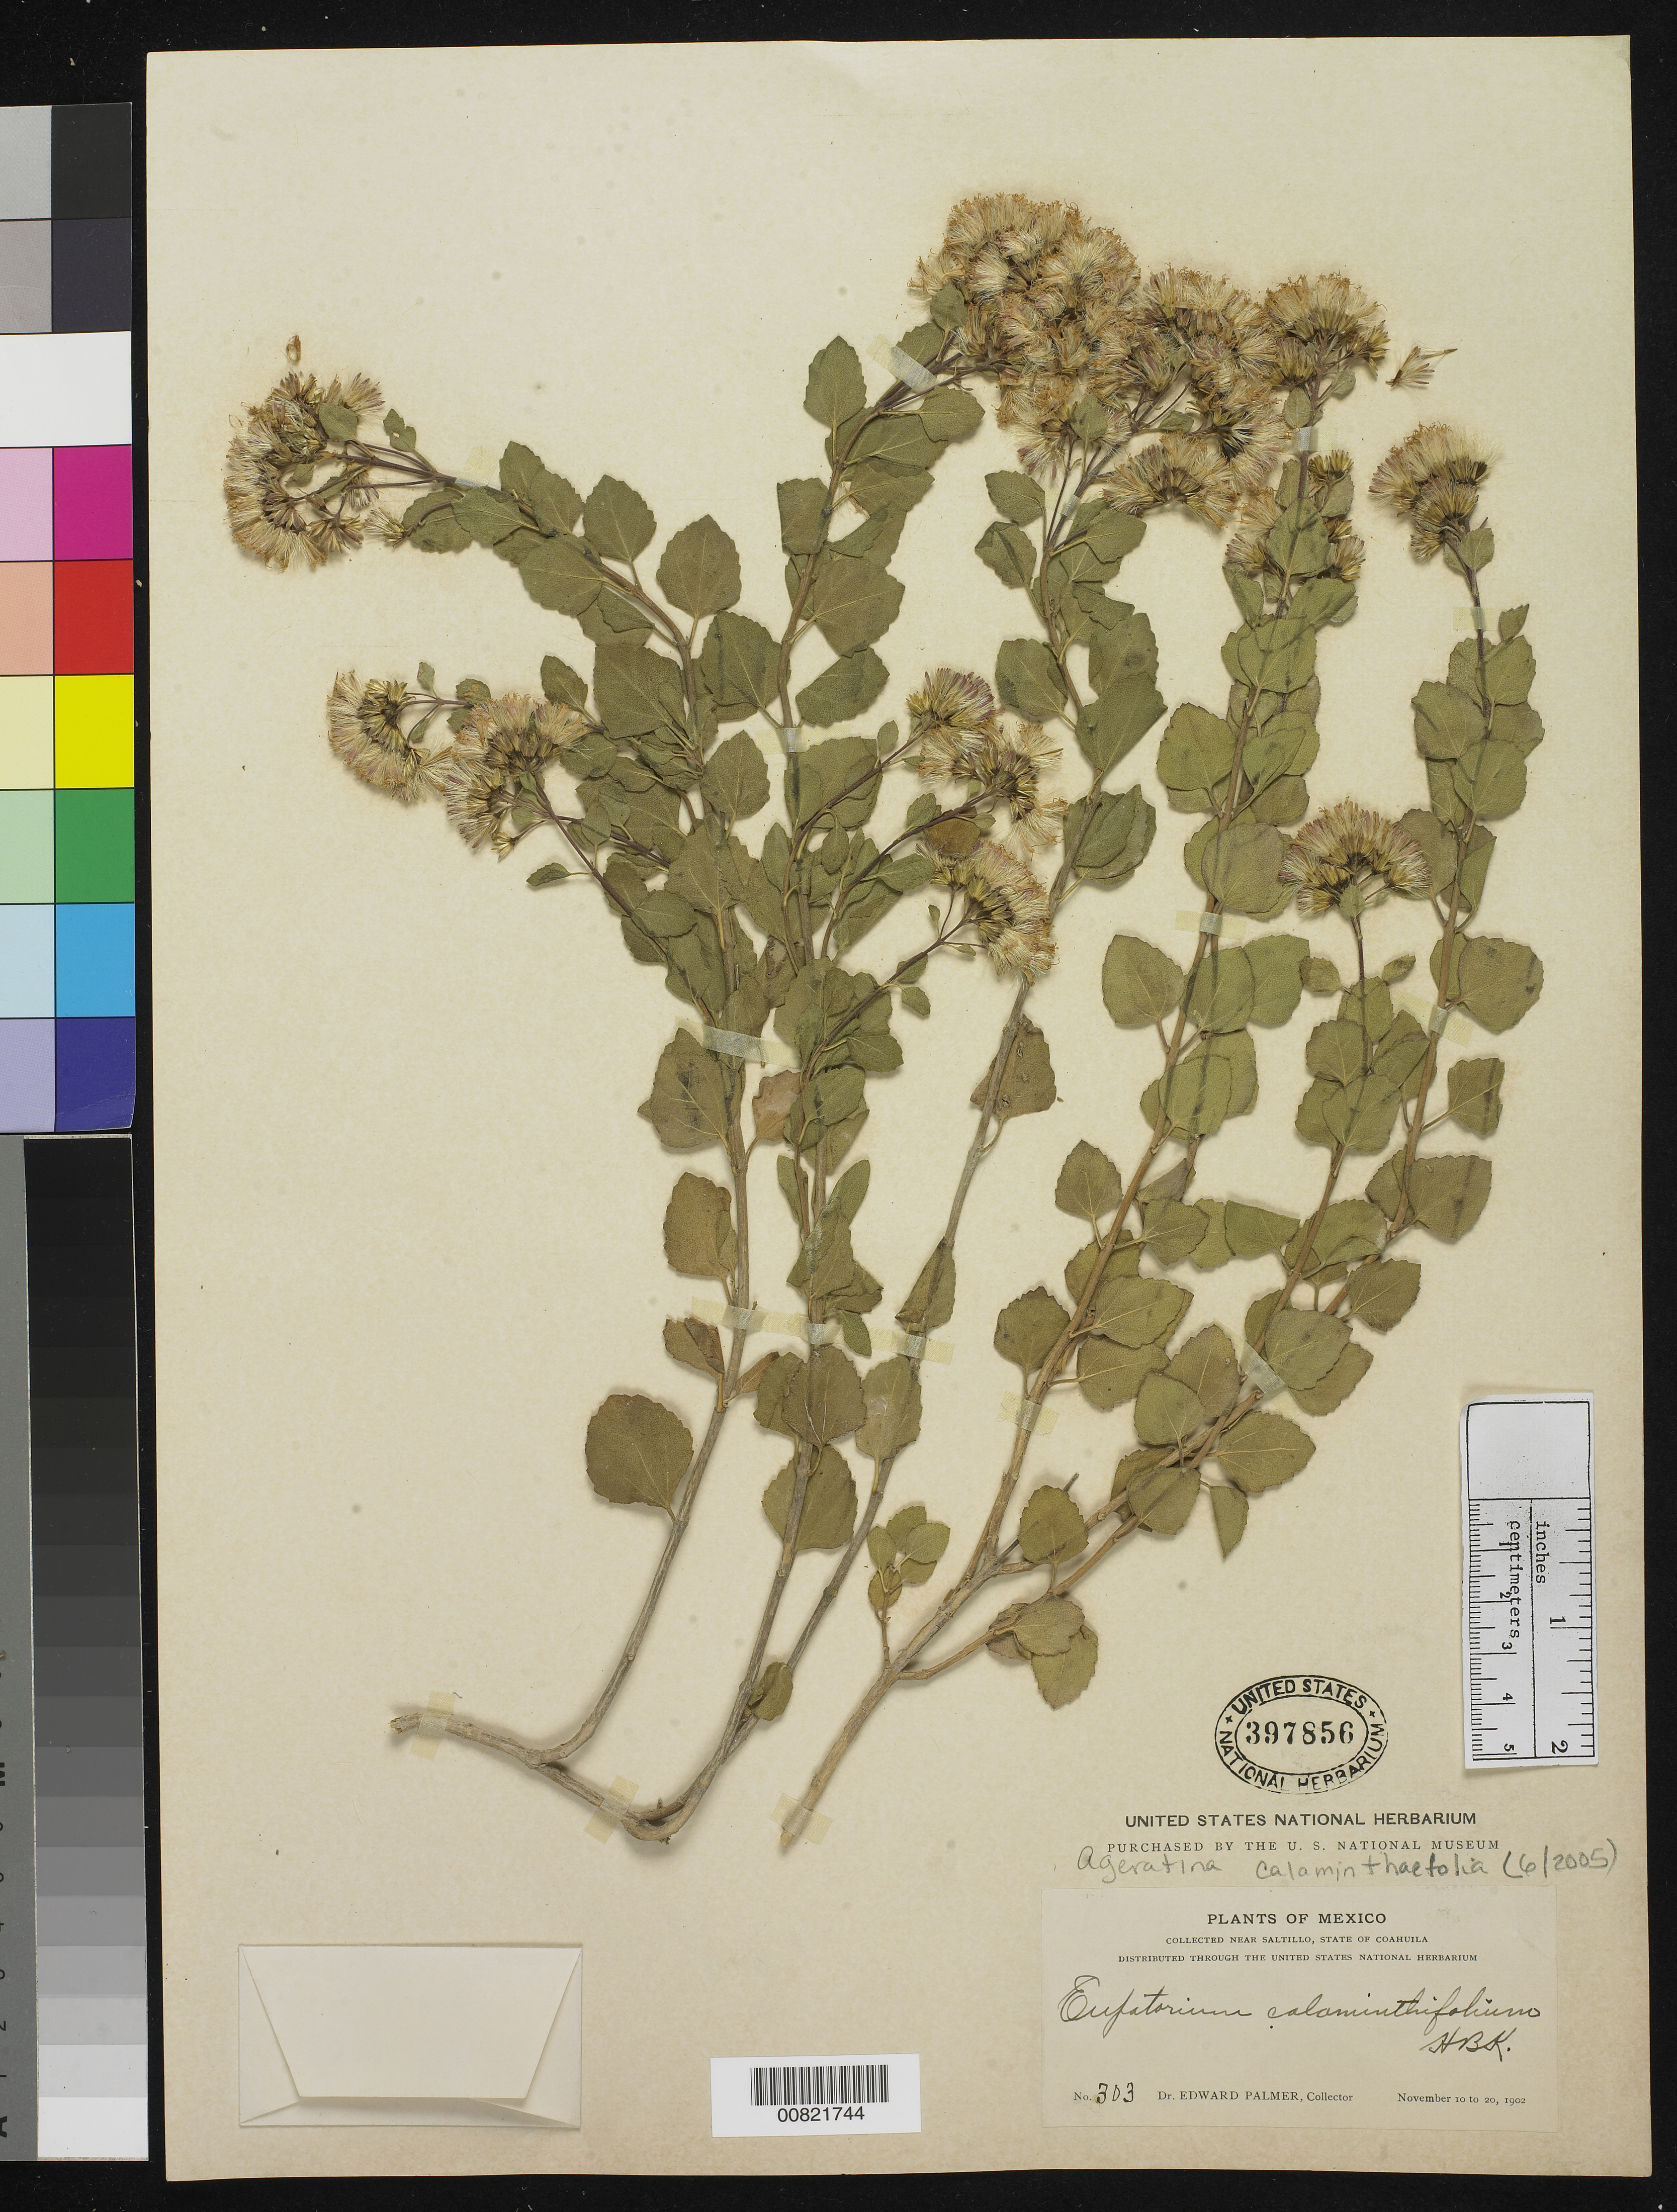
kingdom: Plantae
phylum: Tracheophyta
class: Magnoliopsida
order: Asterales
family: Asteraceae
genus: Ageratina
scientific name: Ageratina calaminthaefolia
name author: (Kunth) R.M. King & H. Rob.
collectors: E. Palmer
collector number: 303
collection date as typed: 10 Nov 1902 to 20 Nov 1902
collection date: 1902-11-10/1902-11-20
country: Mexico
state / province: Coahuila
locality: Near Saltillo, Coahuila.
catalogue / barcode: US 397856